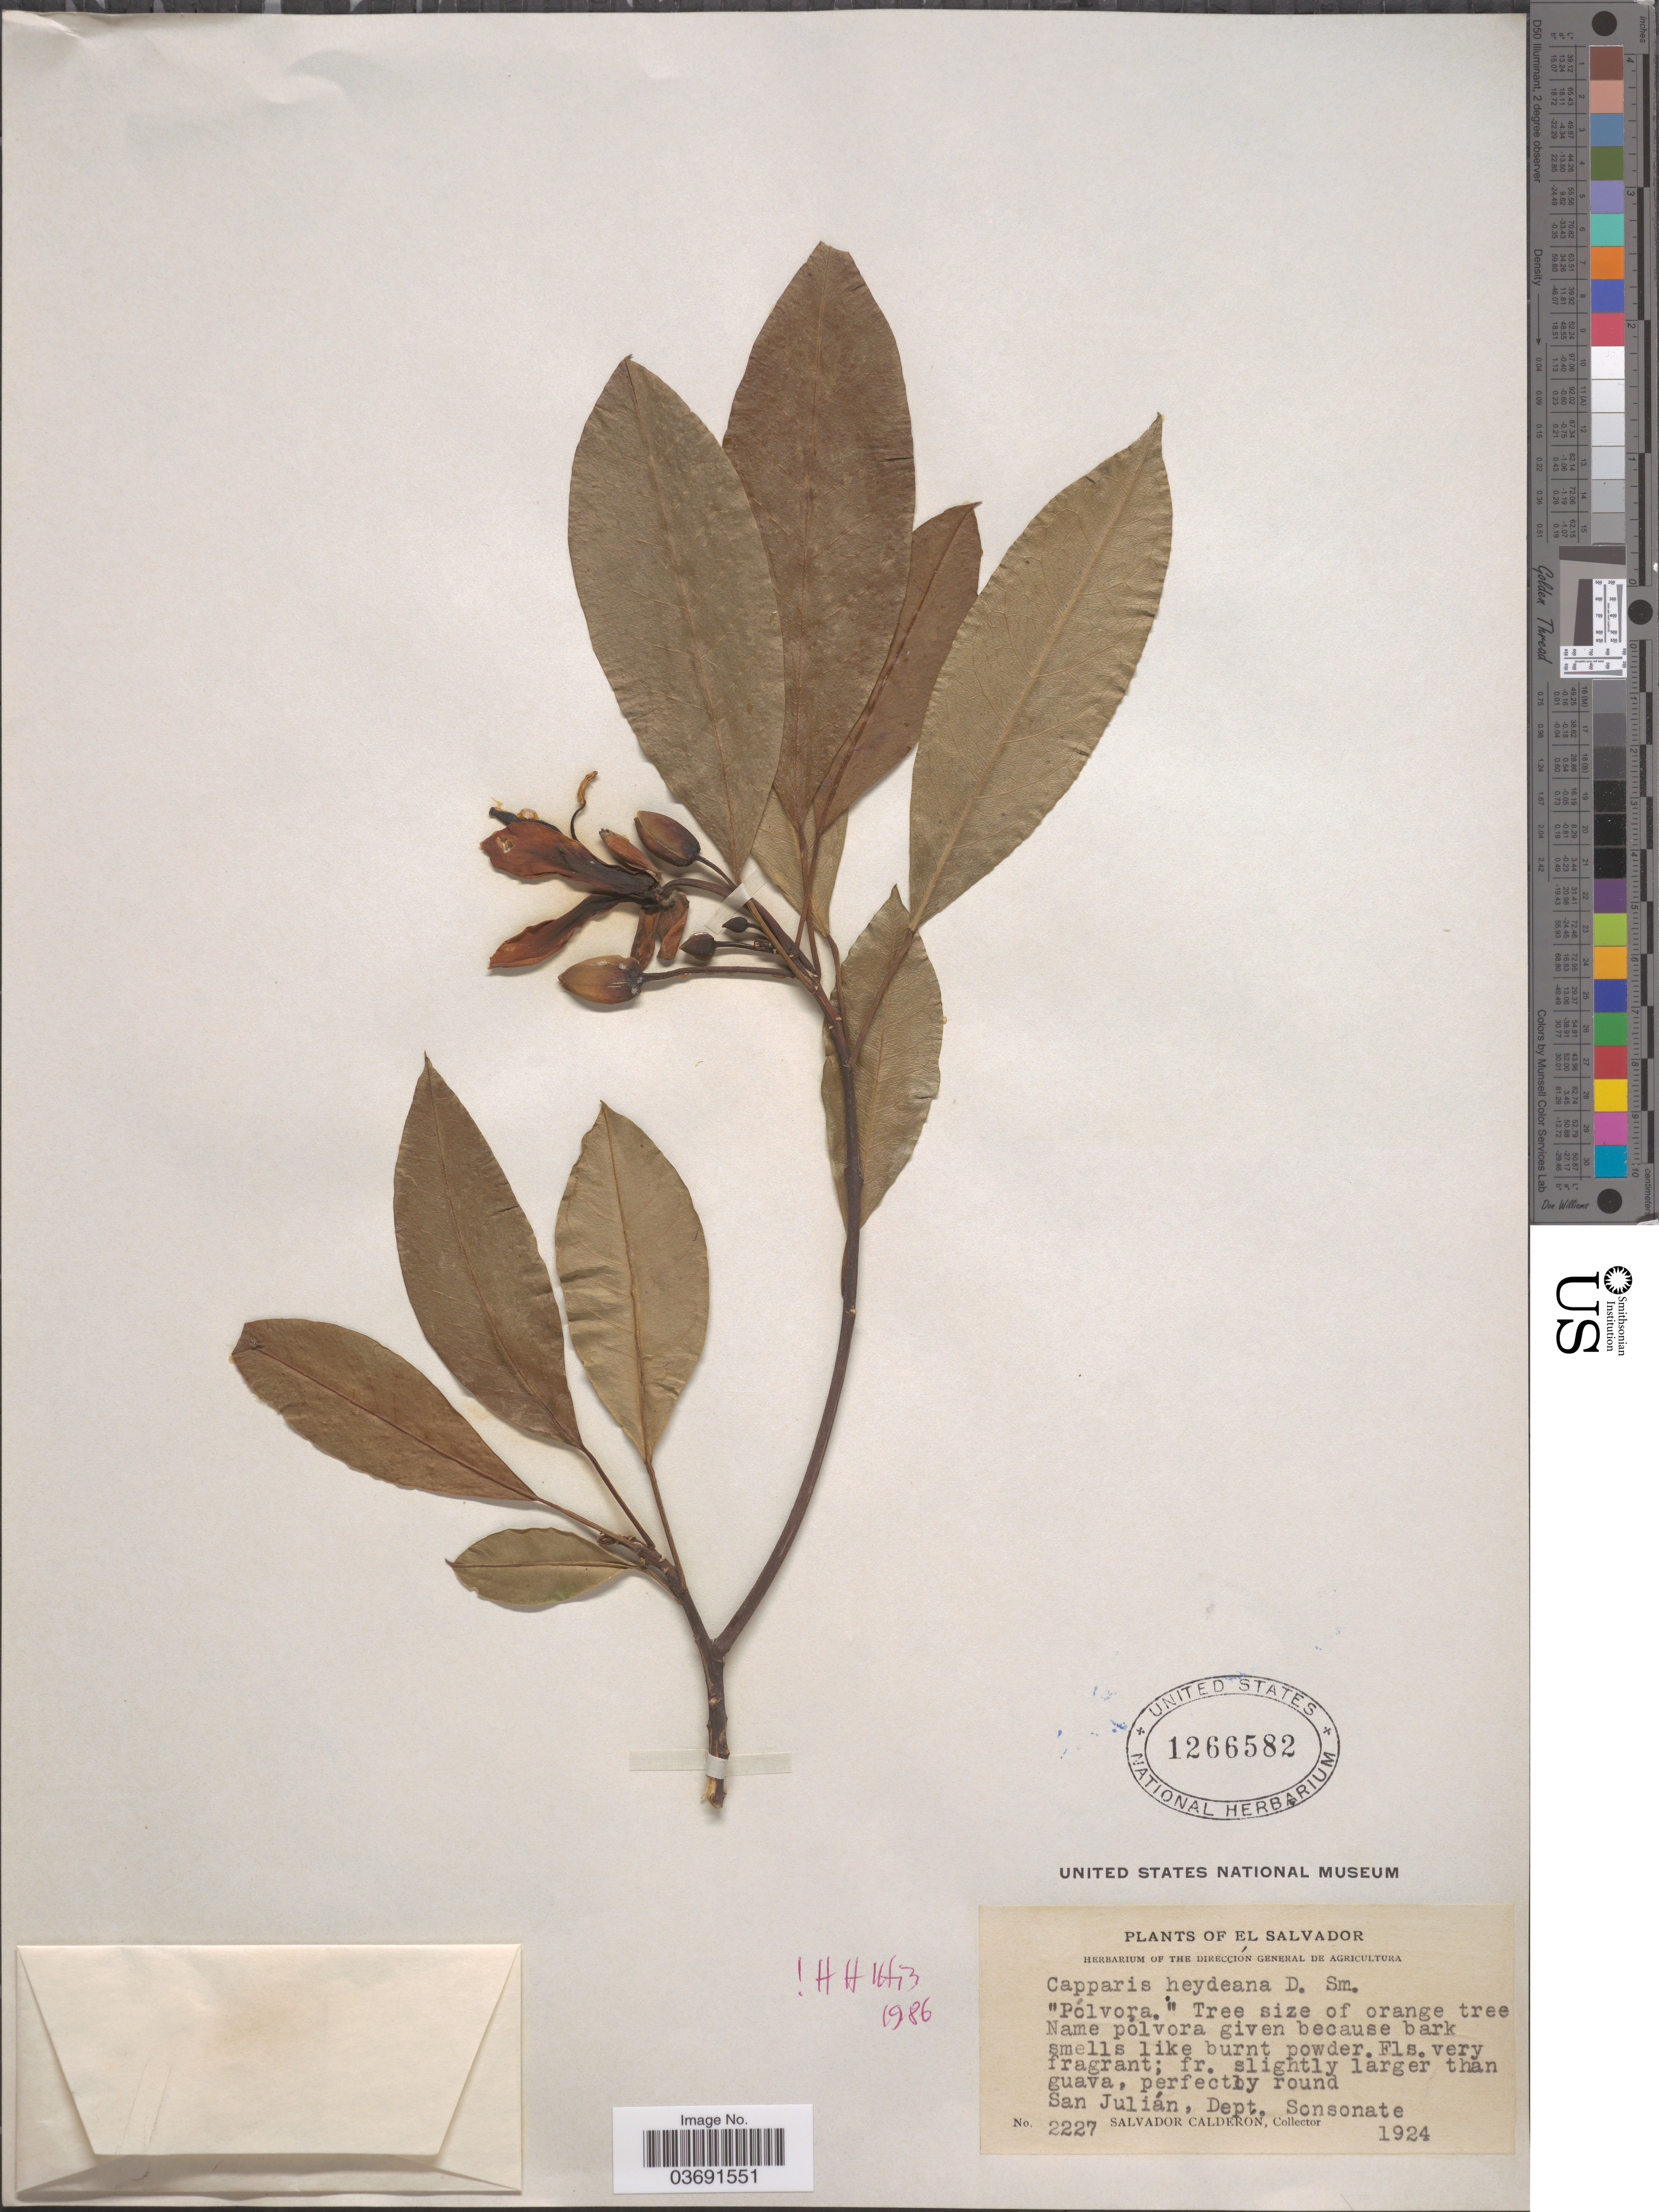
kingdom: Plantae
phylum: Tracheophyta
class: Magnoliopsida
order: Brassicales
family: Capparaceae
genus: Caphexandra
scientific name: Caphexandra heydeana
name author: (Donn. Sm.) Cornejo & Iltis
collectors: S. Calderón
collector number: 2227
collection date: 1924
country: El Salvador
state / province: Sonsonate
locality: San Julián, Dept. Sonsonate.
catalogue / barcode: US 1266582